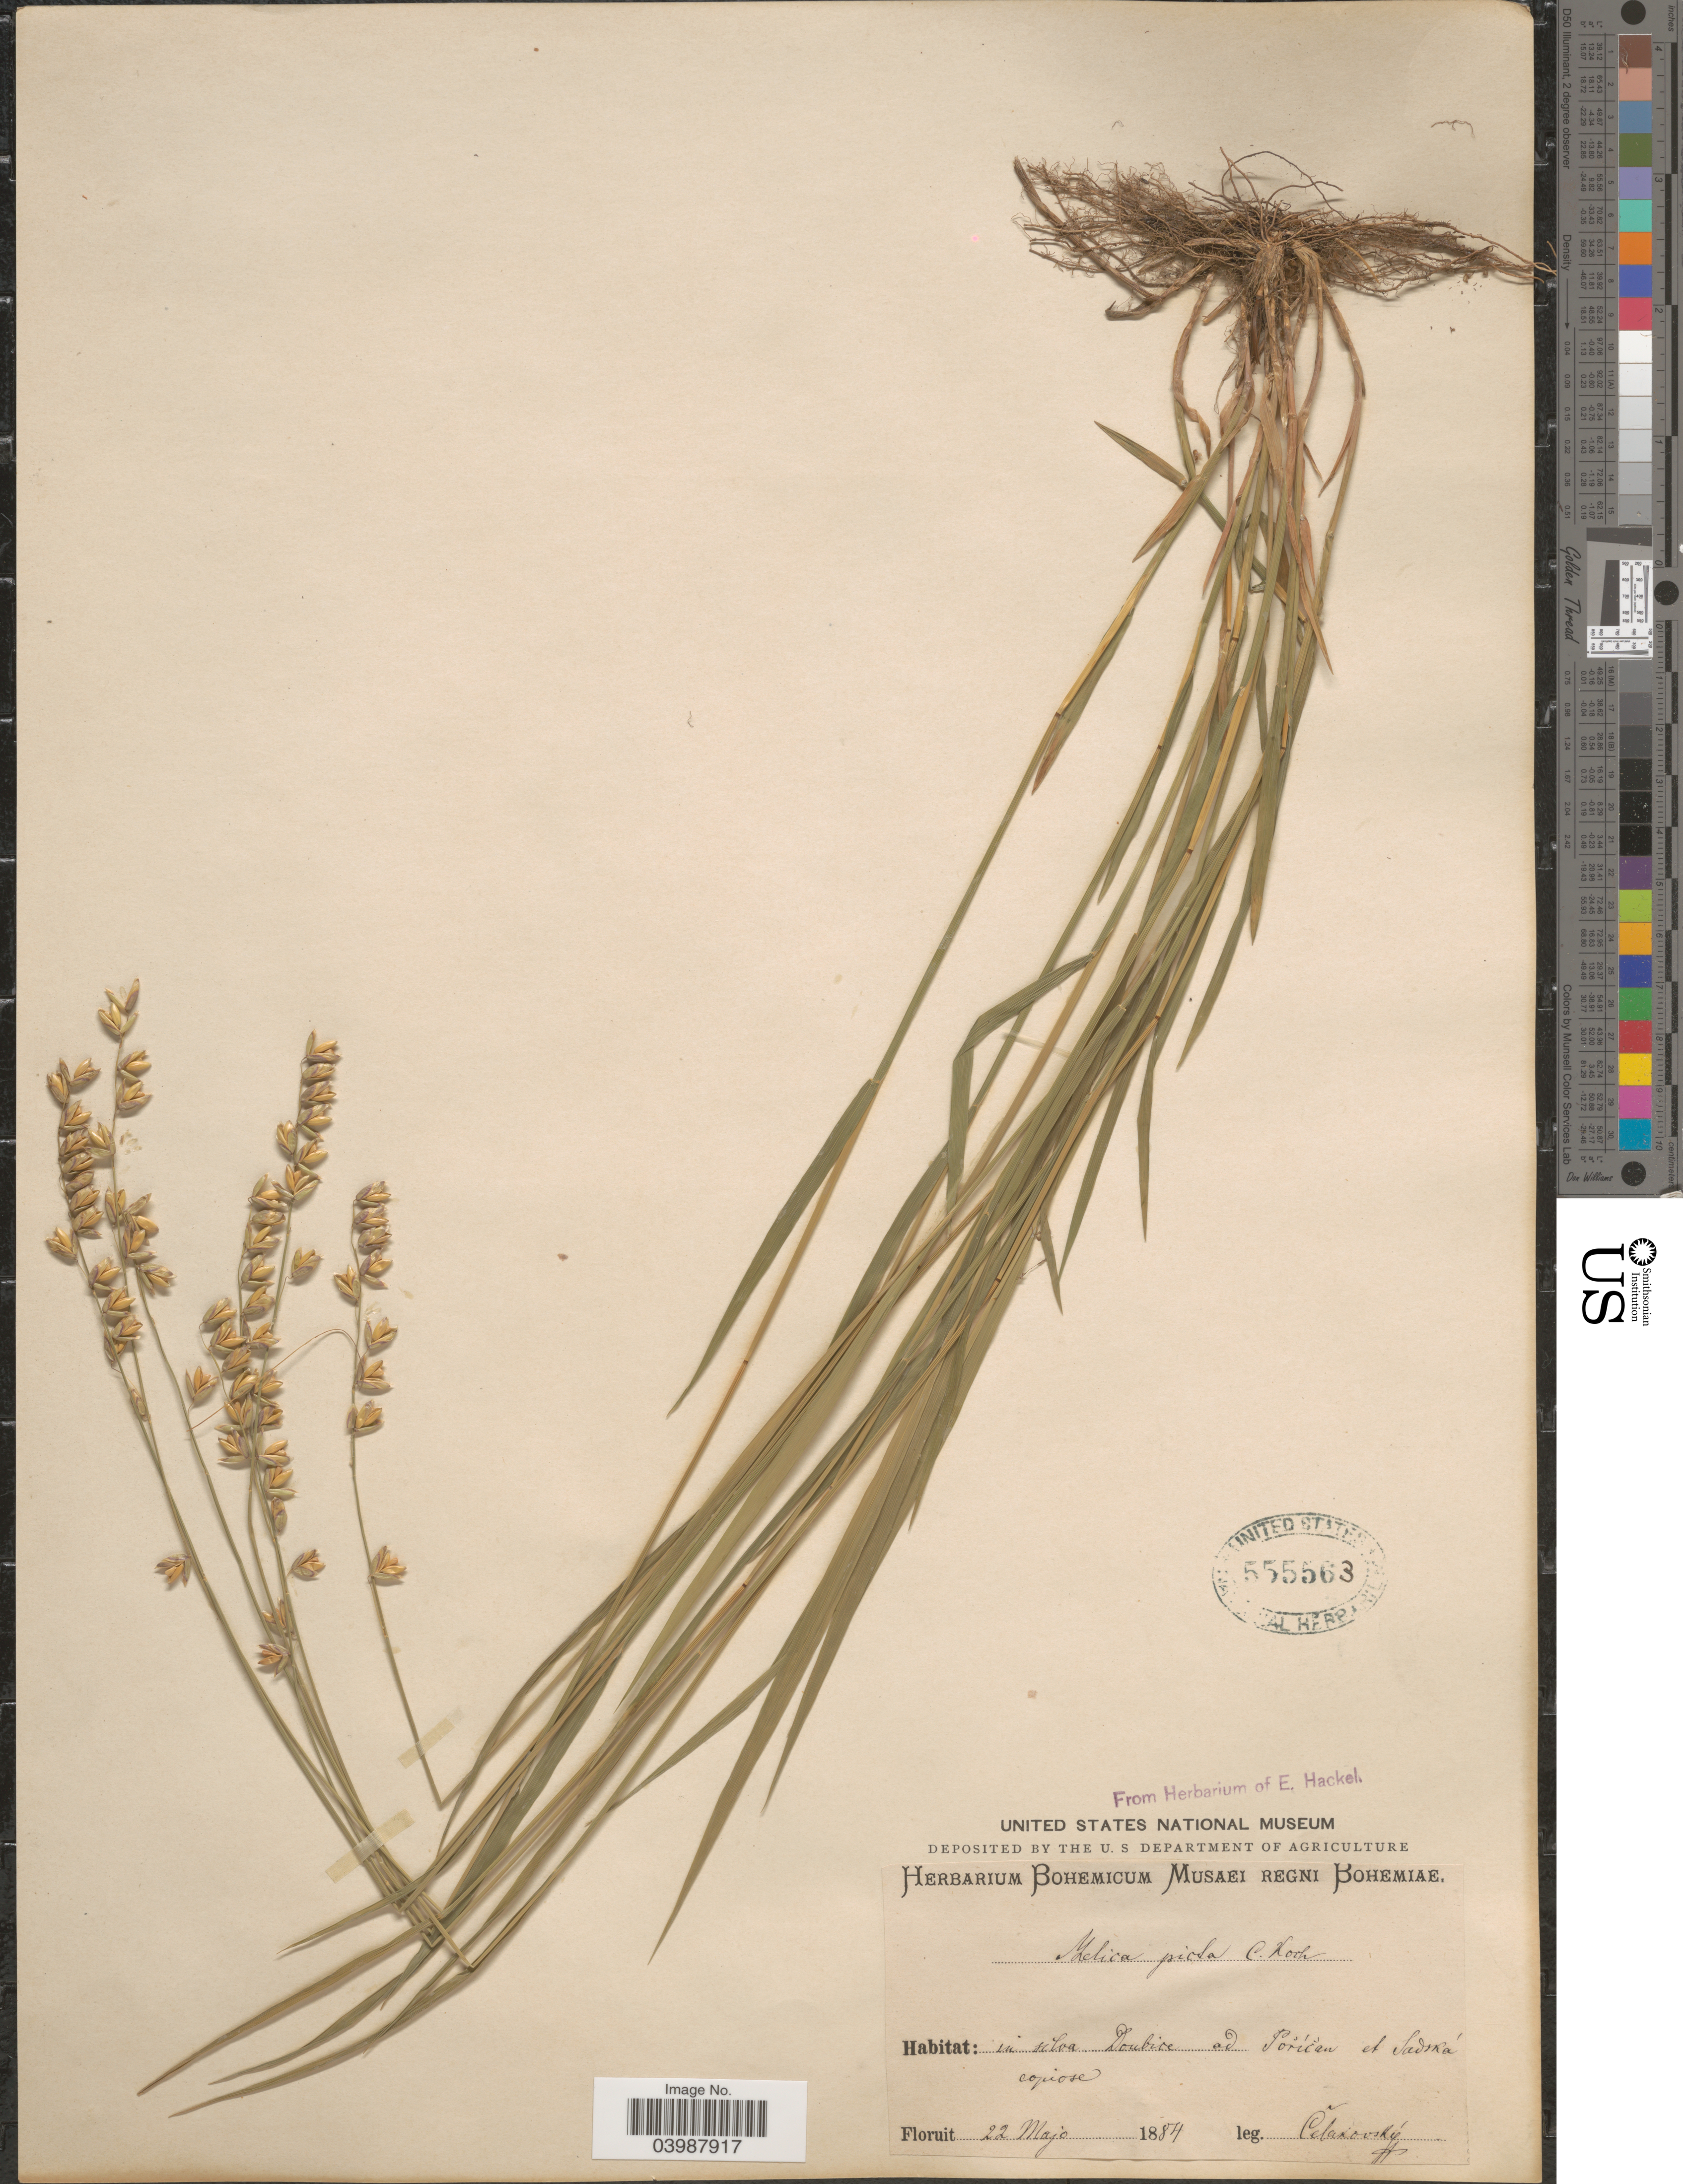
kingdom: Plantae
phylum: Tracheophyta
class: Liliopsida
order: Poales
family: Poaceae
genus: Melica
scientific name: Melica picta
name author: K. Koch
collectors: Celakovsky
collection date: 1884-05-22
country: Czechia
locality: In silva Doubice ad Porícan et Sadirá copiose.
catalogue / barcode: US 555563